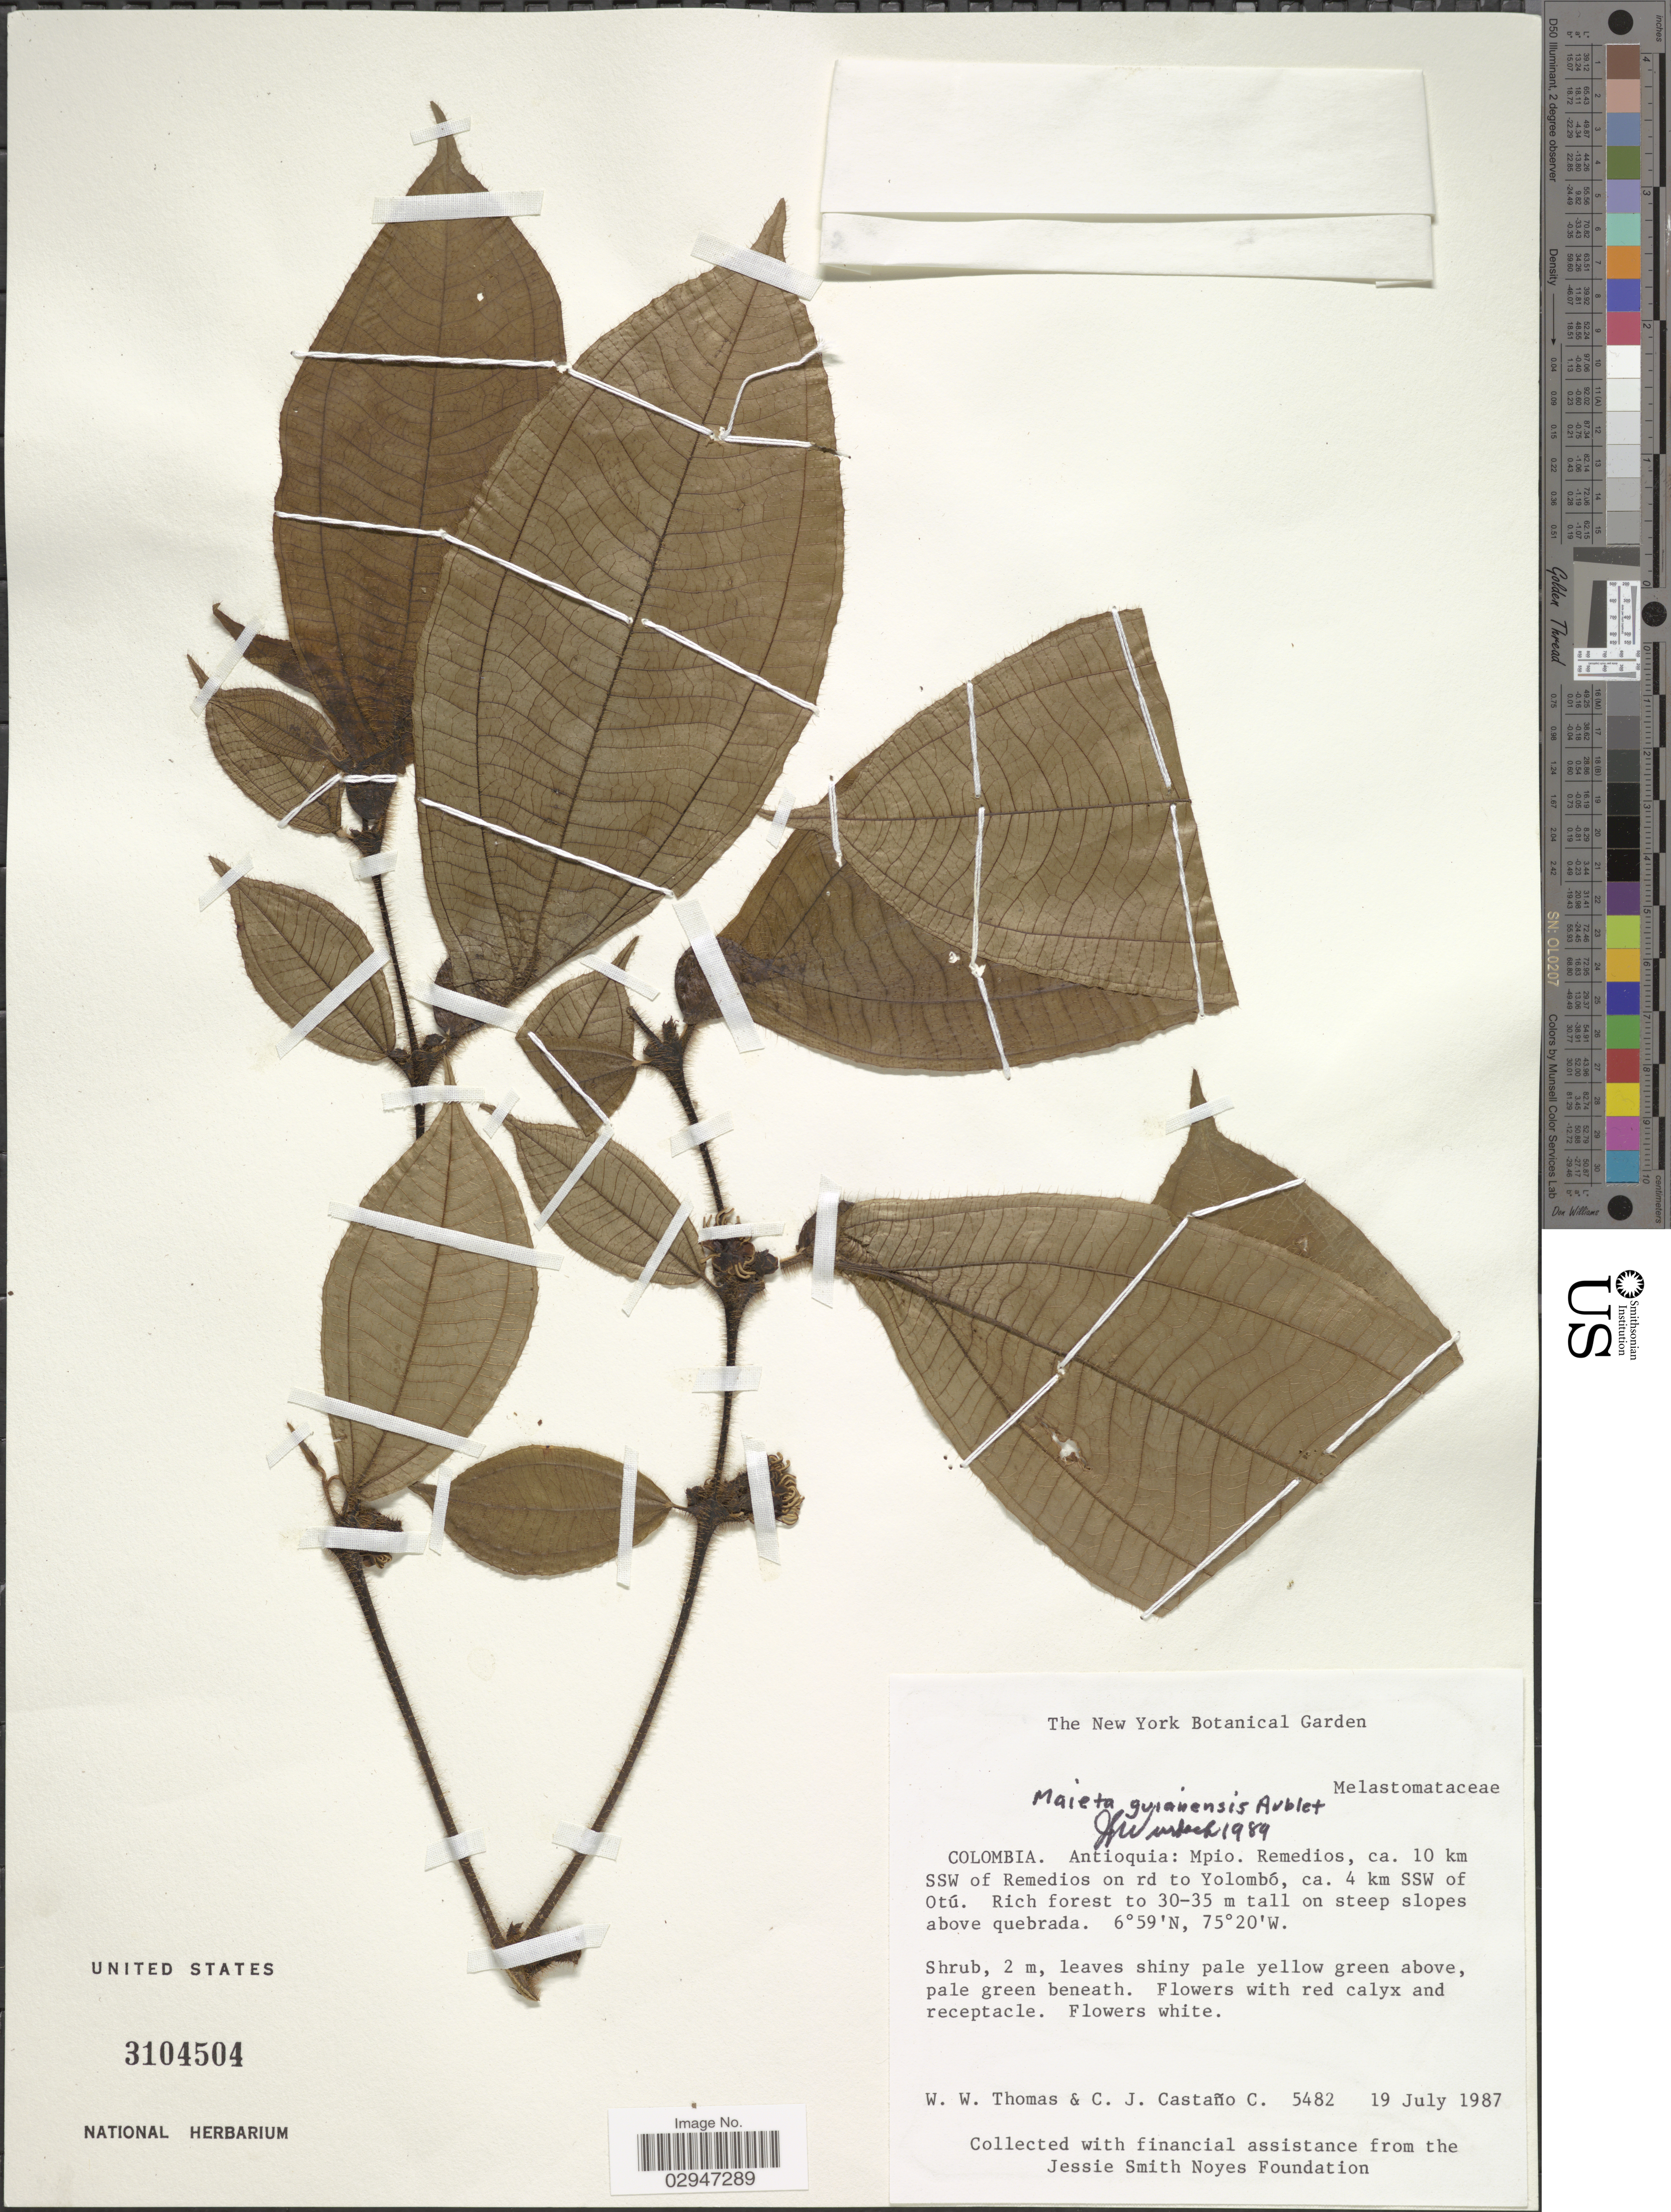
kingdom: Plantae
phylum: Tracheophyta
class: Magnoliopsida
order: Myrtales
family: Melastomataceae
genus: Maieta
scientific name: Maieta guianensis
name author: Aubl.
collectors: W. Thomas & C. Castaño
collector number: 5482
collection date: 1987-07-19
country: Colombia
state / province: Antioquia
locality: Antioquia: Mpio. Remedios, ca. 10 km SSW of Remedios on rd to Yolombó, ca. 4 km SSW of Otú.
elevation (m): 30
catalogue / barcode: US 3104504